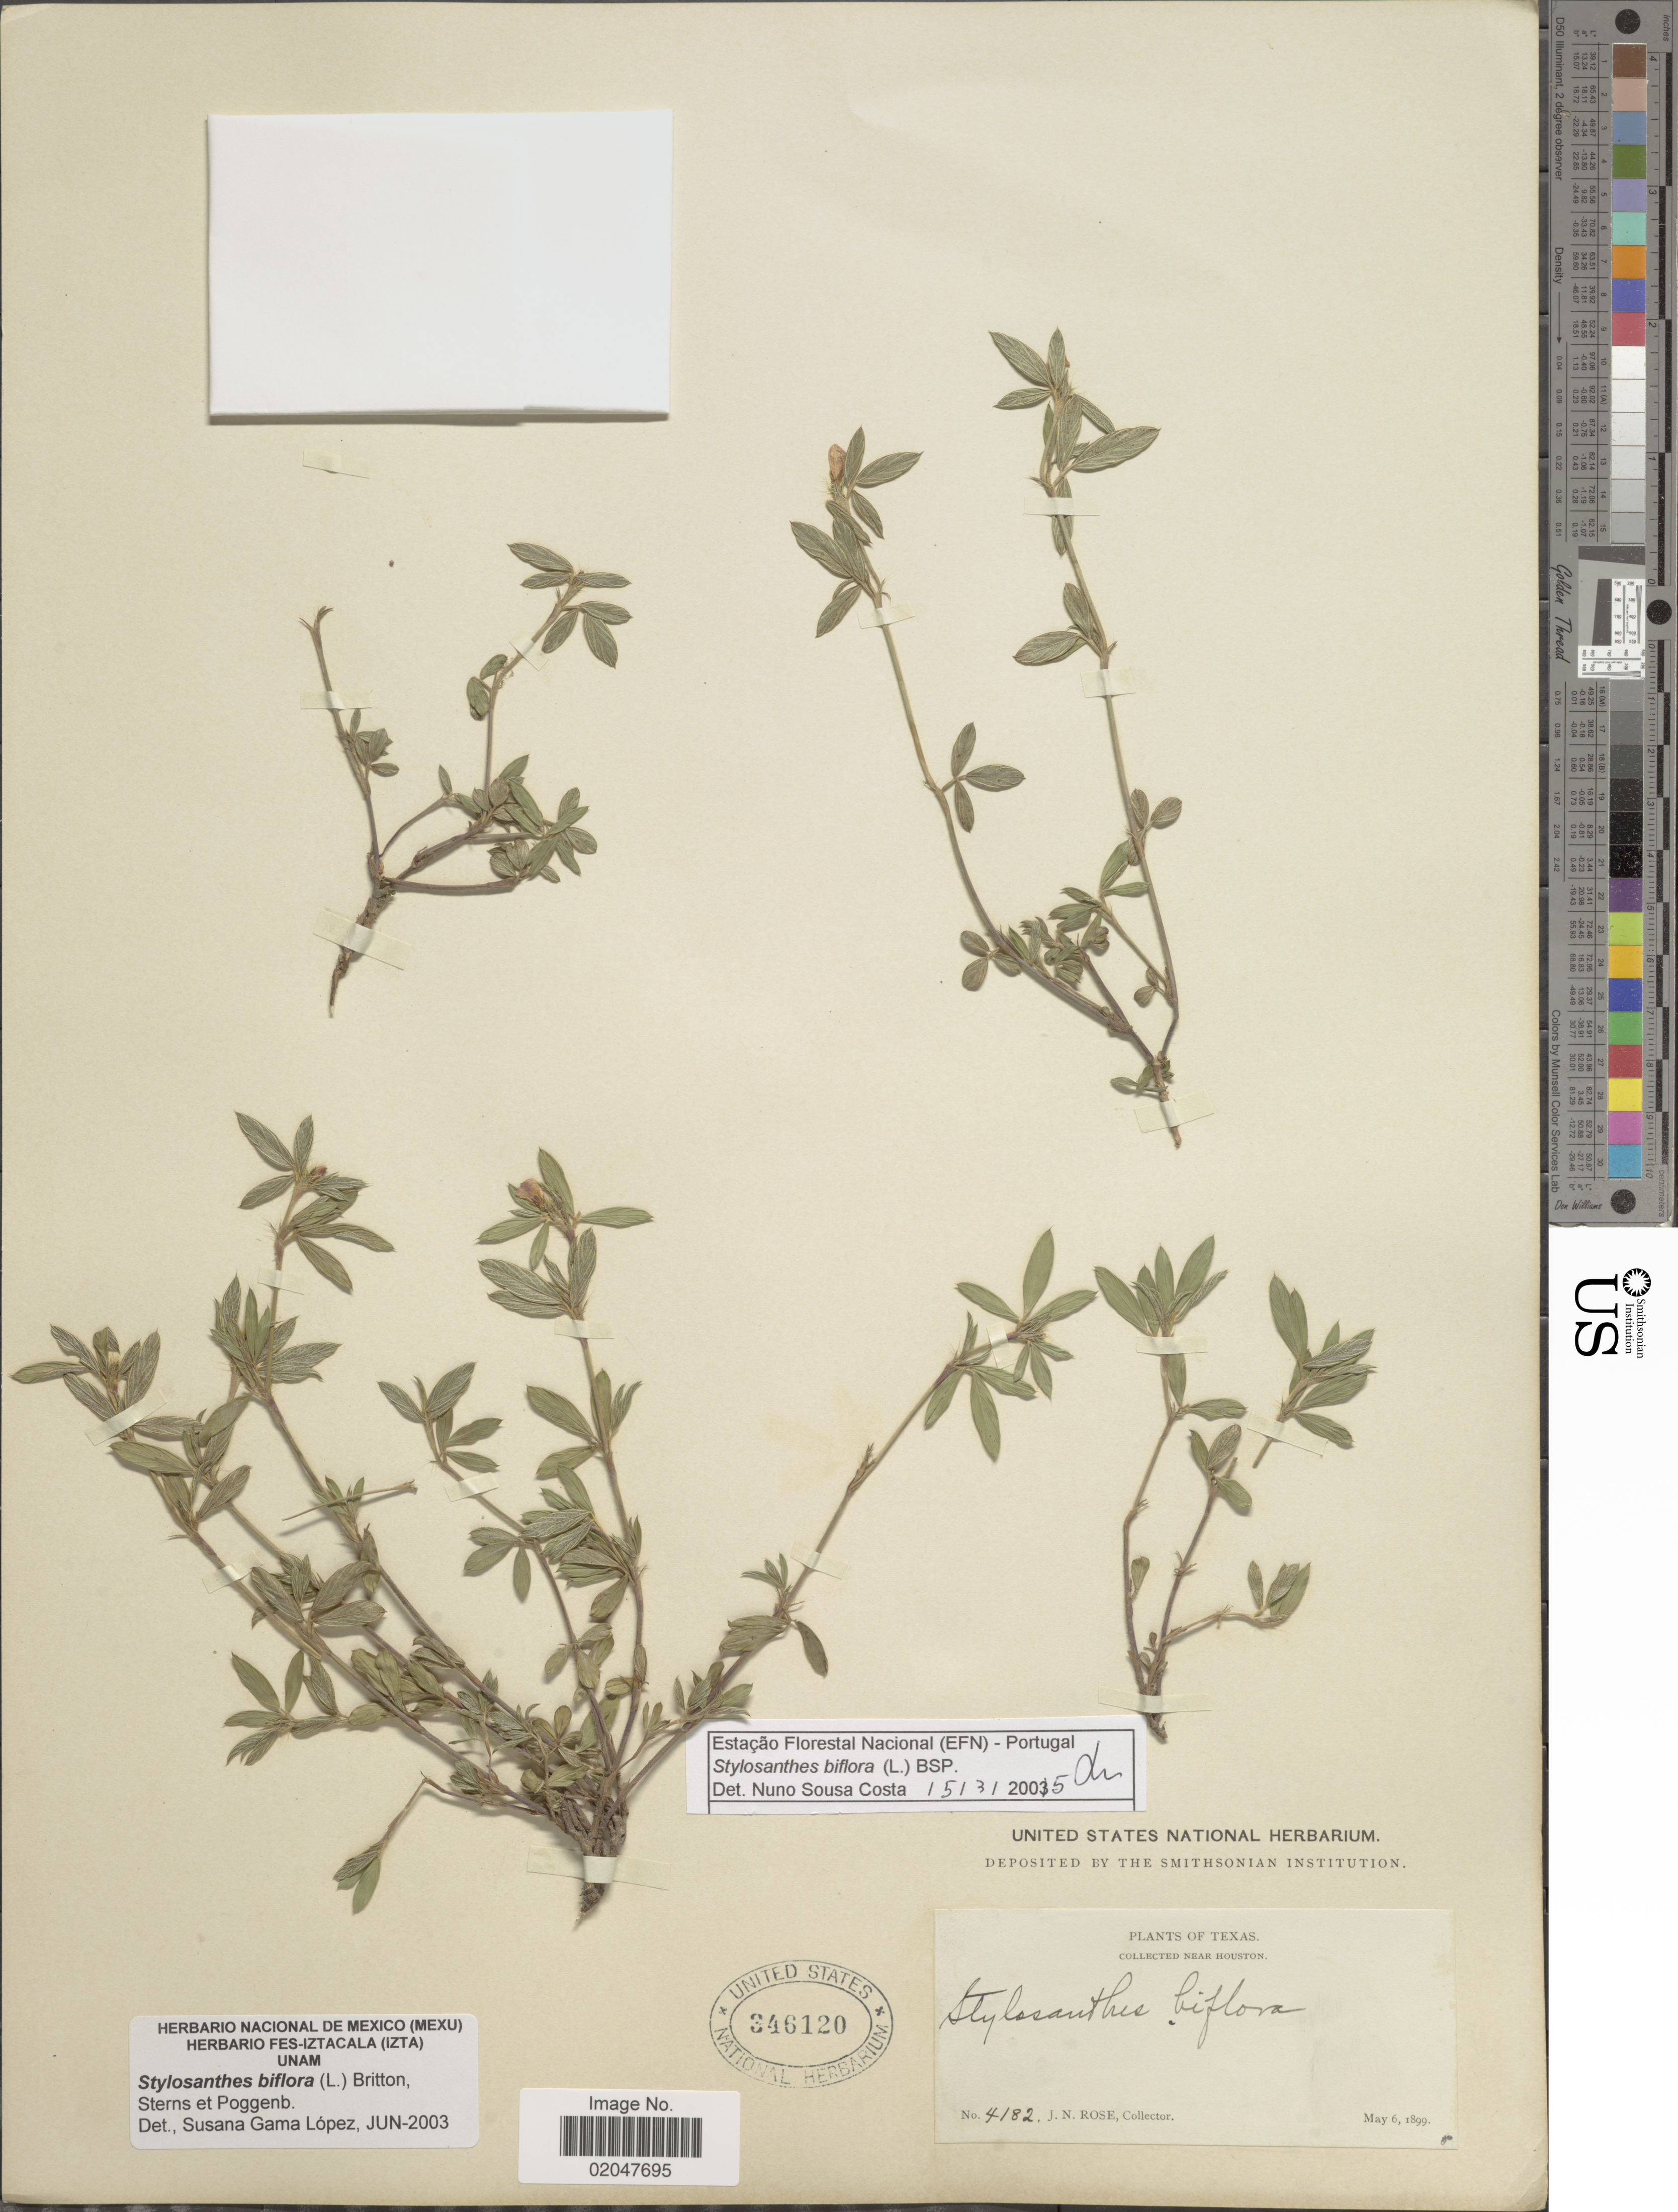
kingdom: Plantae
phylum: Tracheophyta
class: Magnoliopsida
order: Fabales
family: Fabaceae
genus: Stylosanthes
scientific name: Stylosanthes biflora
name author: (L.) Britton et al.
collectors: J. N. Rose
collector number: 4182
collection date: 1899-05-06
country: United States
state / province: Texas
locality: Near Houston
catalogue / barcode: US 346120